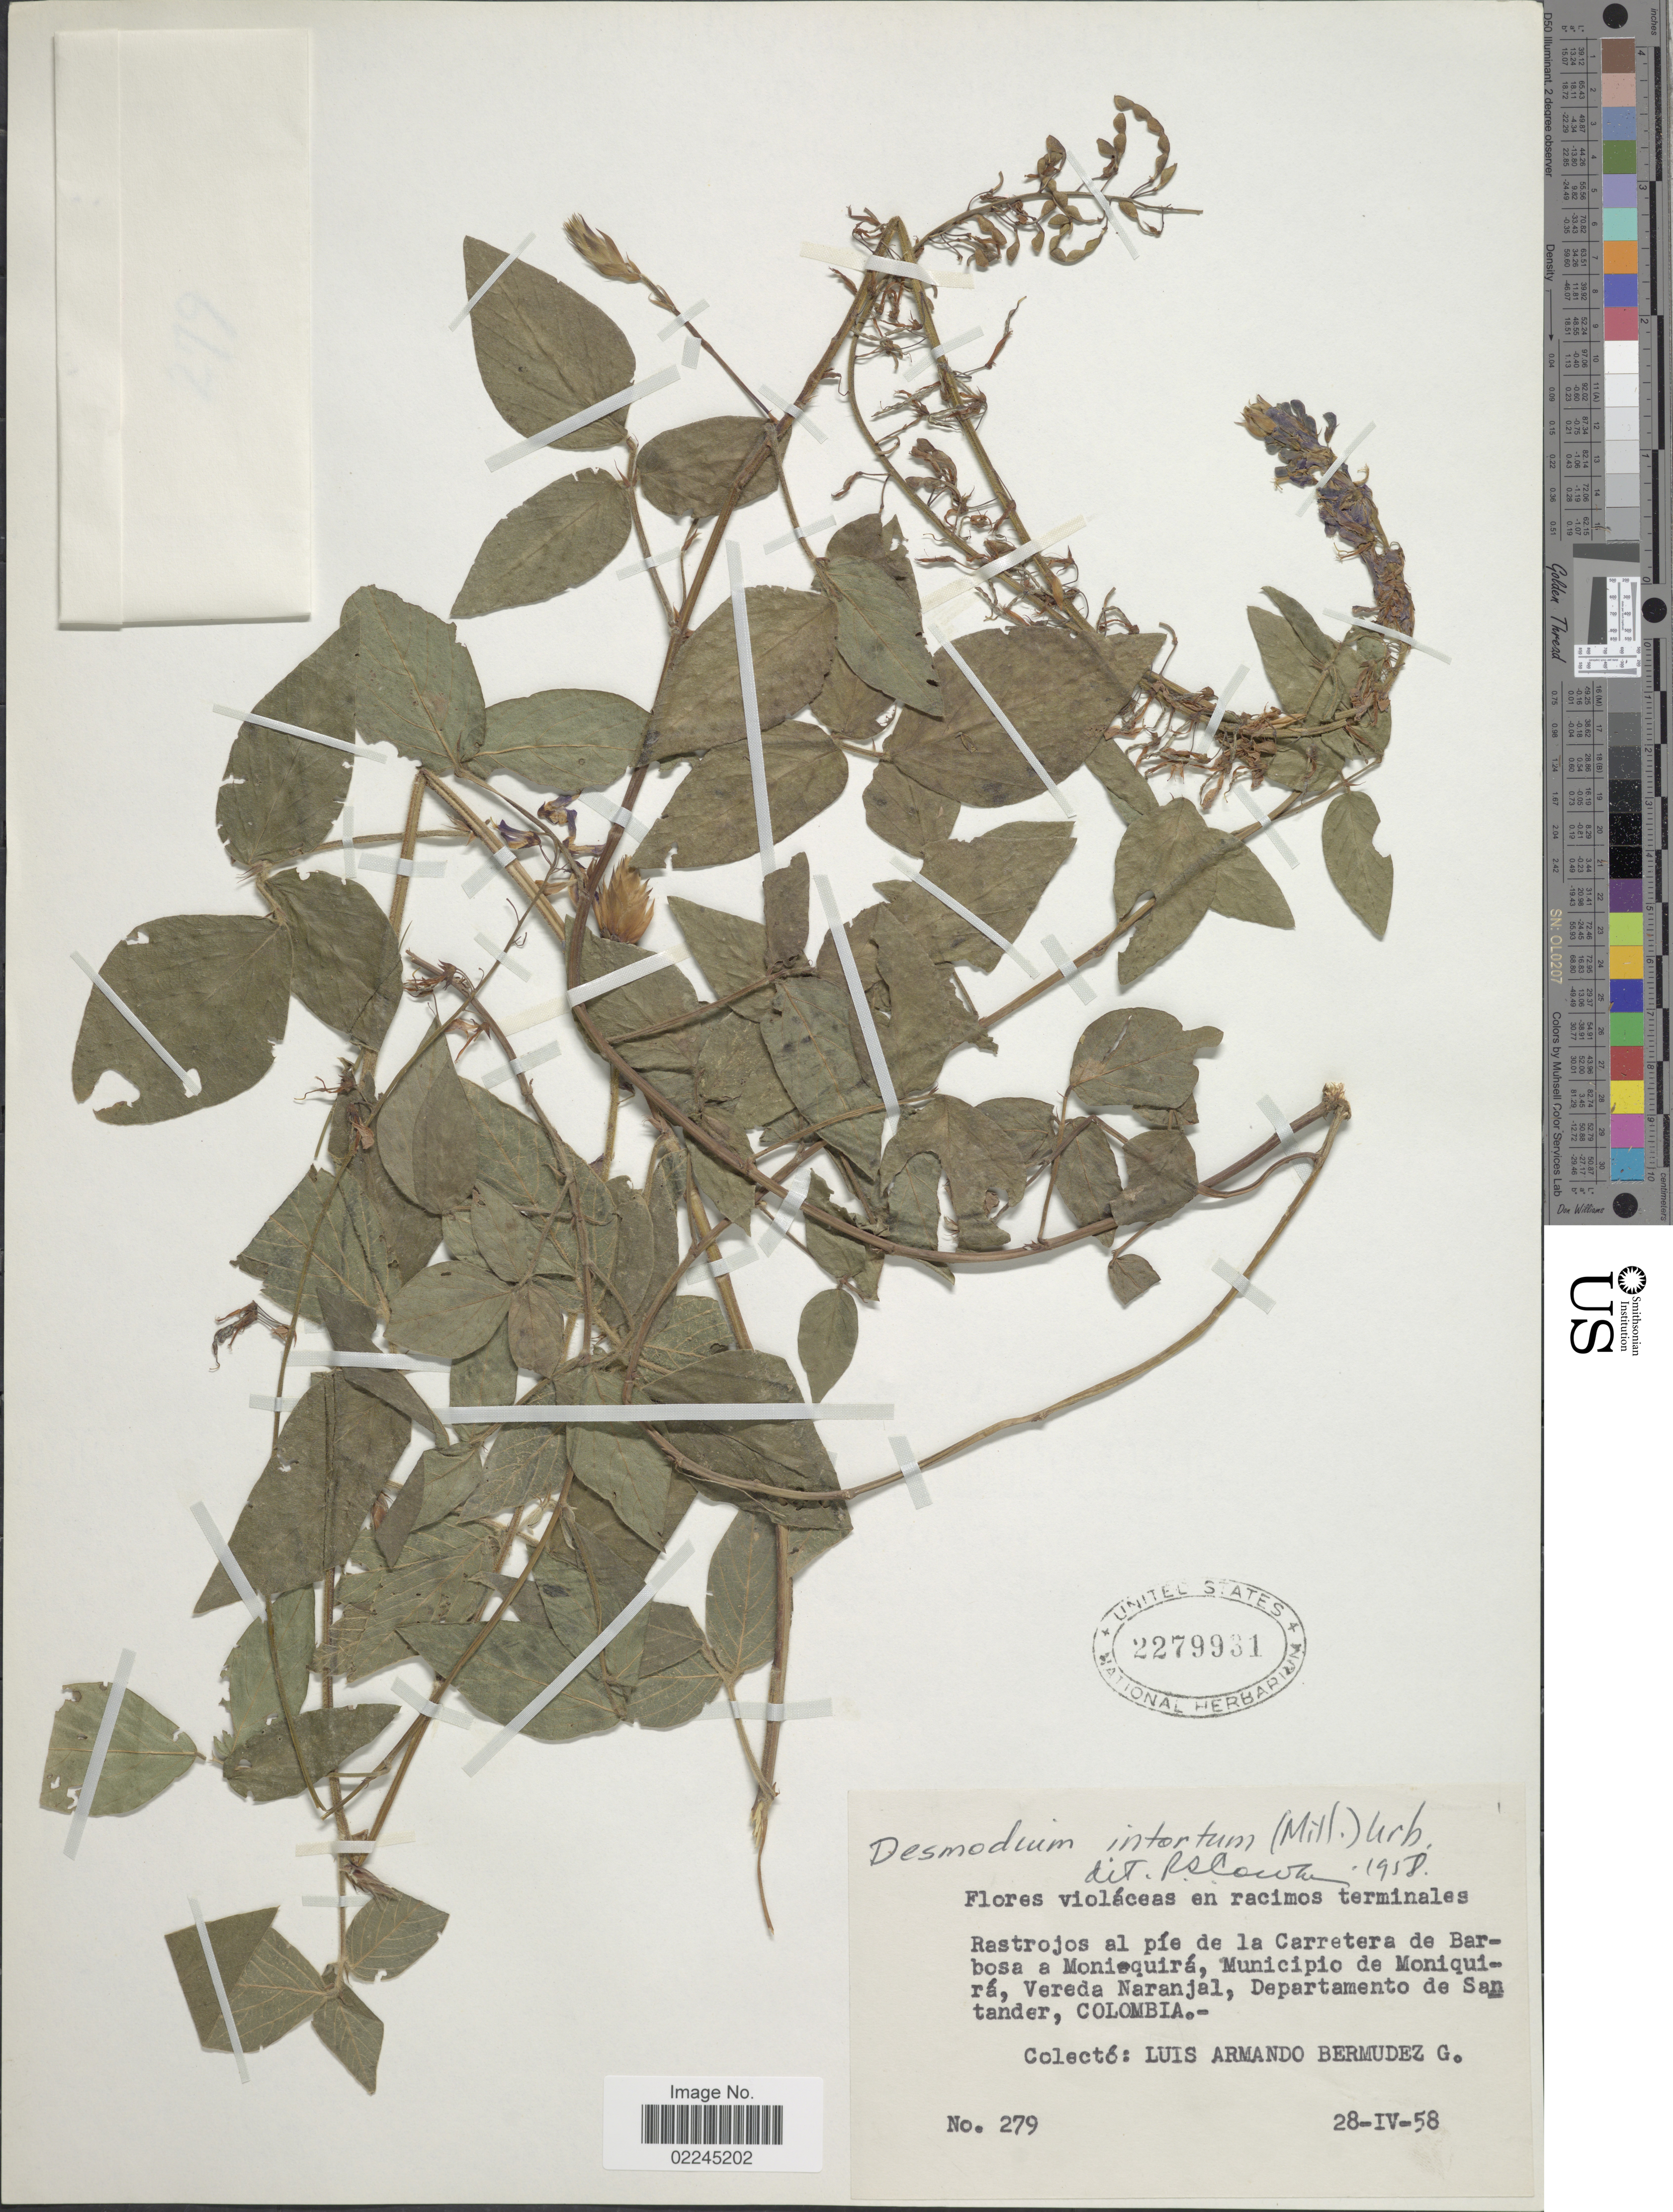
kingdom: Plantae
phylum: Tracheophyta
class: Magnoliopsida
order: Fabales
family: Fabaceae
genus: Desmodium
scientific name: Desmodium intortum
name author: (Mill.) Urb.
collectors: L. Bermudez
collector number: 279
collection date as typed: Transcribed d/m/y: 28/4/58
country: Colombia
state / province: Santander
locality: Rastrojos al pie de la Carretera de Barbosa a Moniquira, Municipio de Moniquira, Vereda Naranjal, Departamento de Santander, Colombia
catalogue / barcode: US 2279931